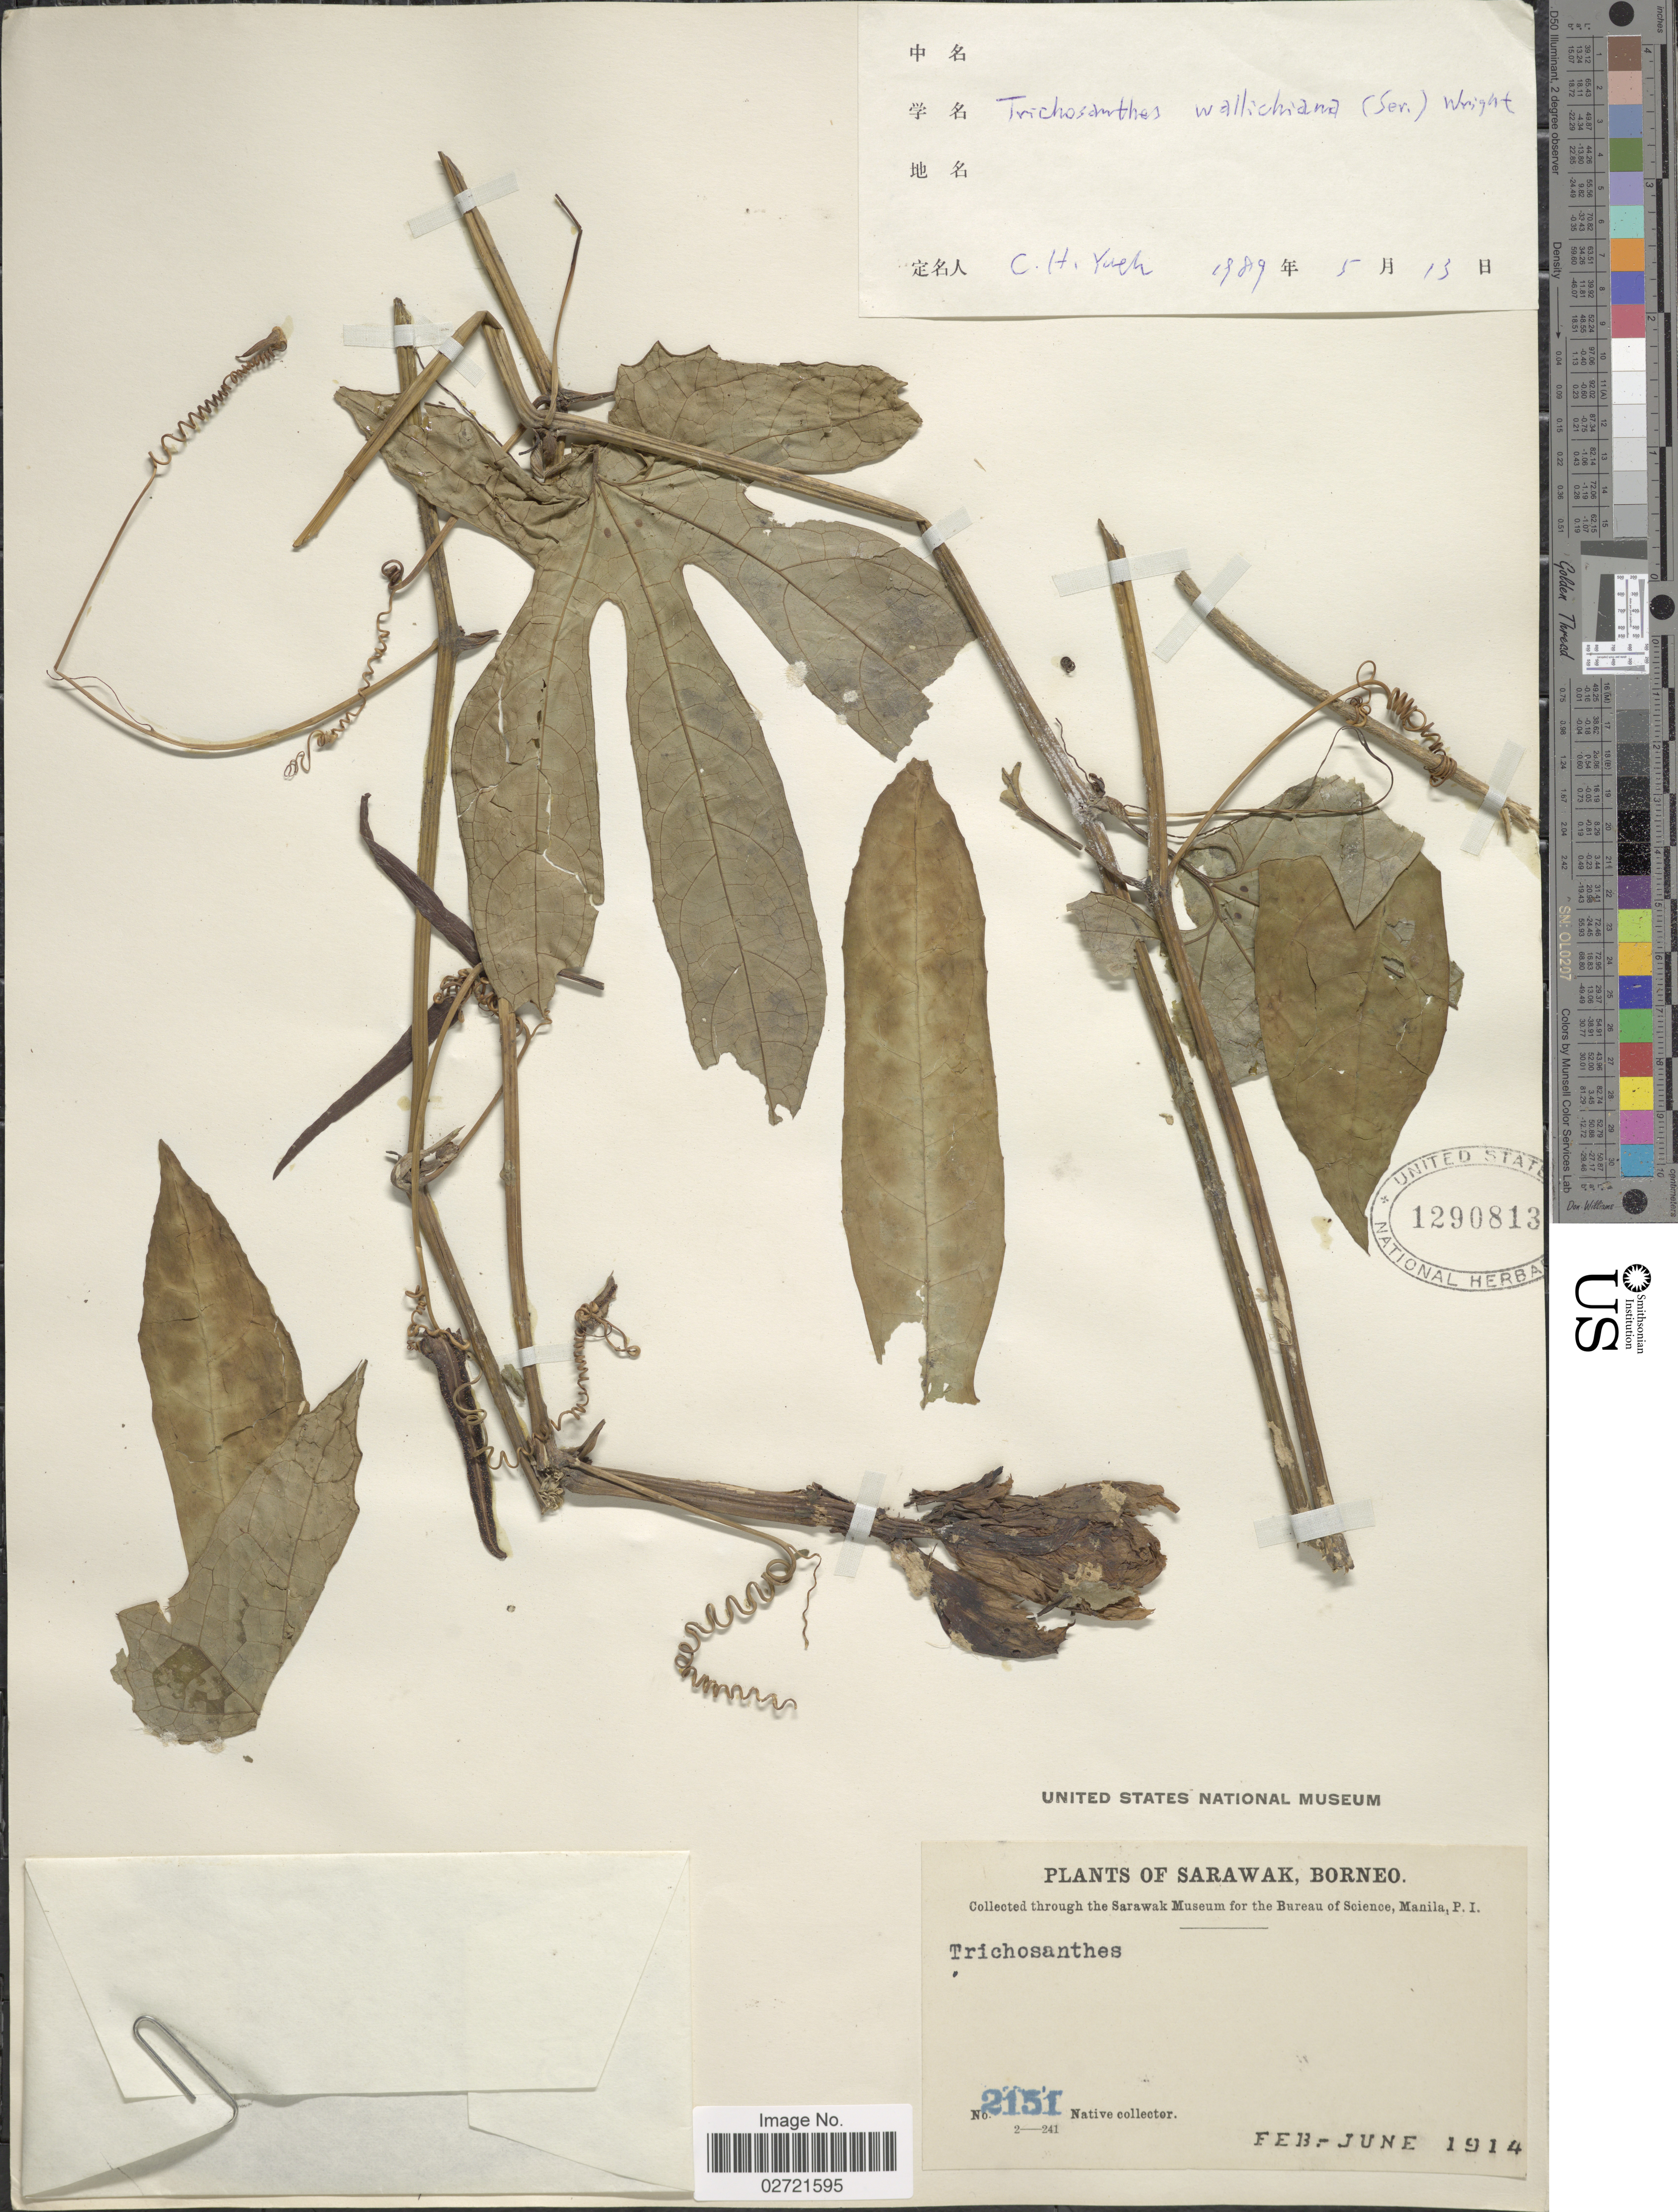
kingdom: Plantae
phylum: Tracheophyta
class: Magnoliopsida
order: Cucurbitales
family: Cucurbitaceae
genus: Trichosanthes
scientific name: Trichosanthes wallichiana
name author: (Ser.) Wight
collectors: Native collector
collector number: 2151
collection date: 1914-02/1914-06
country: Malaysia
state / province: Sarawak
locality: Sarawak, Borneo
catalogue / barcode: US 1290813